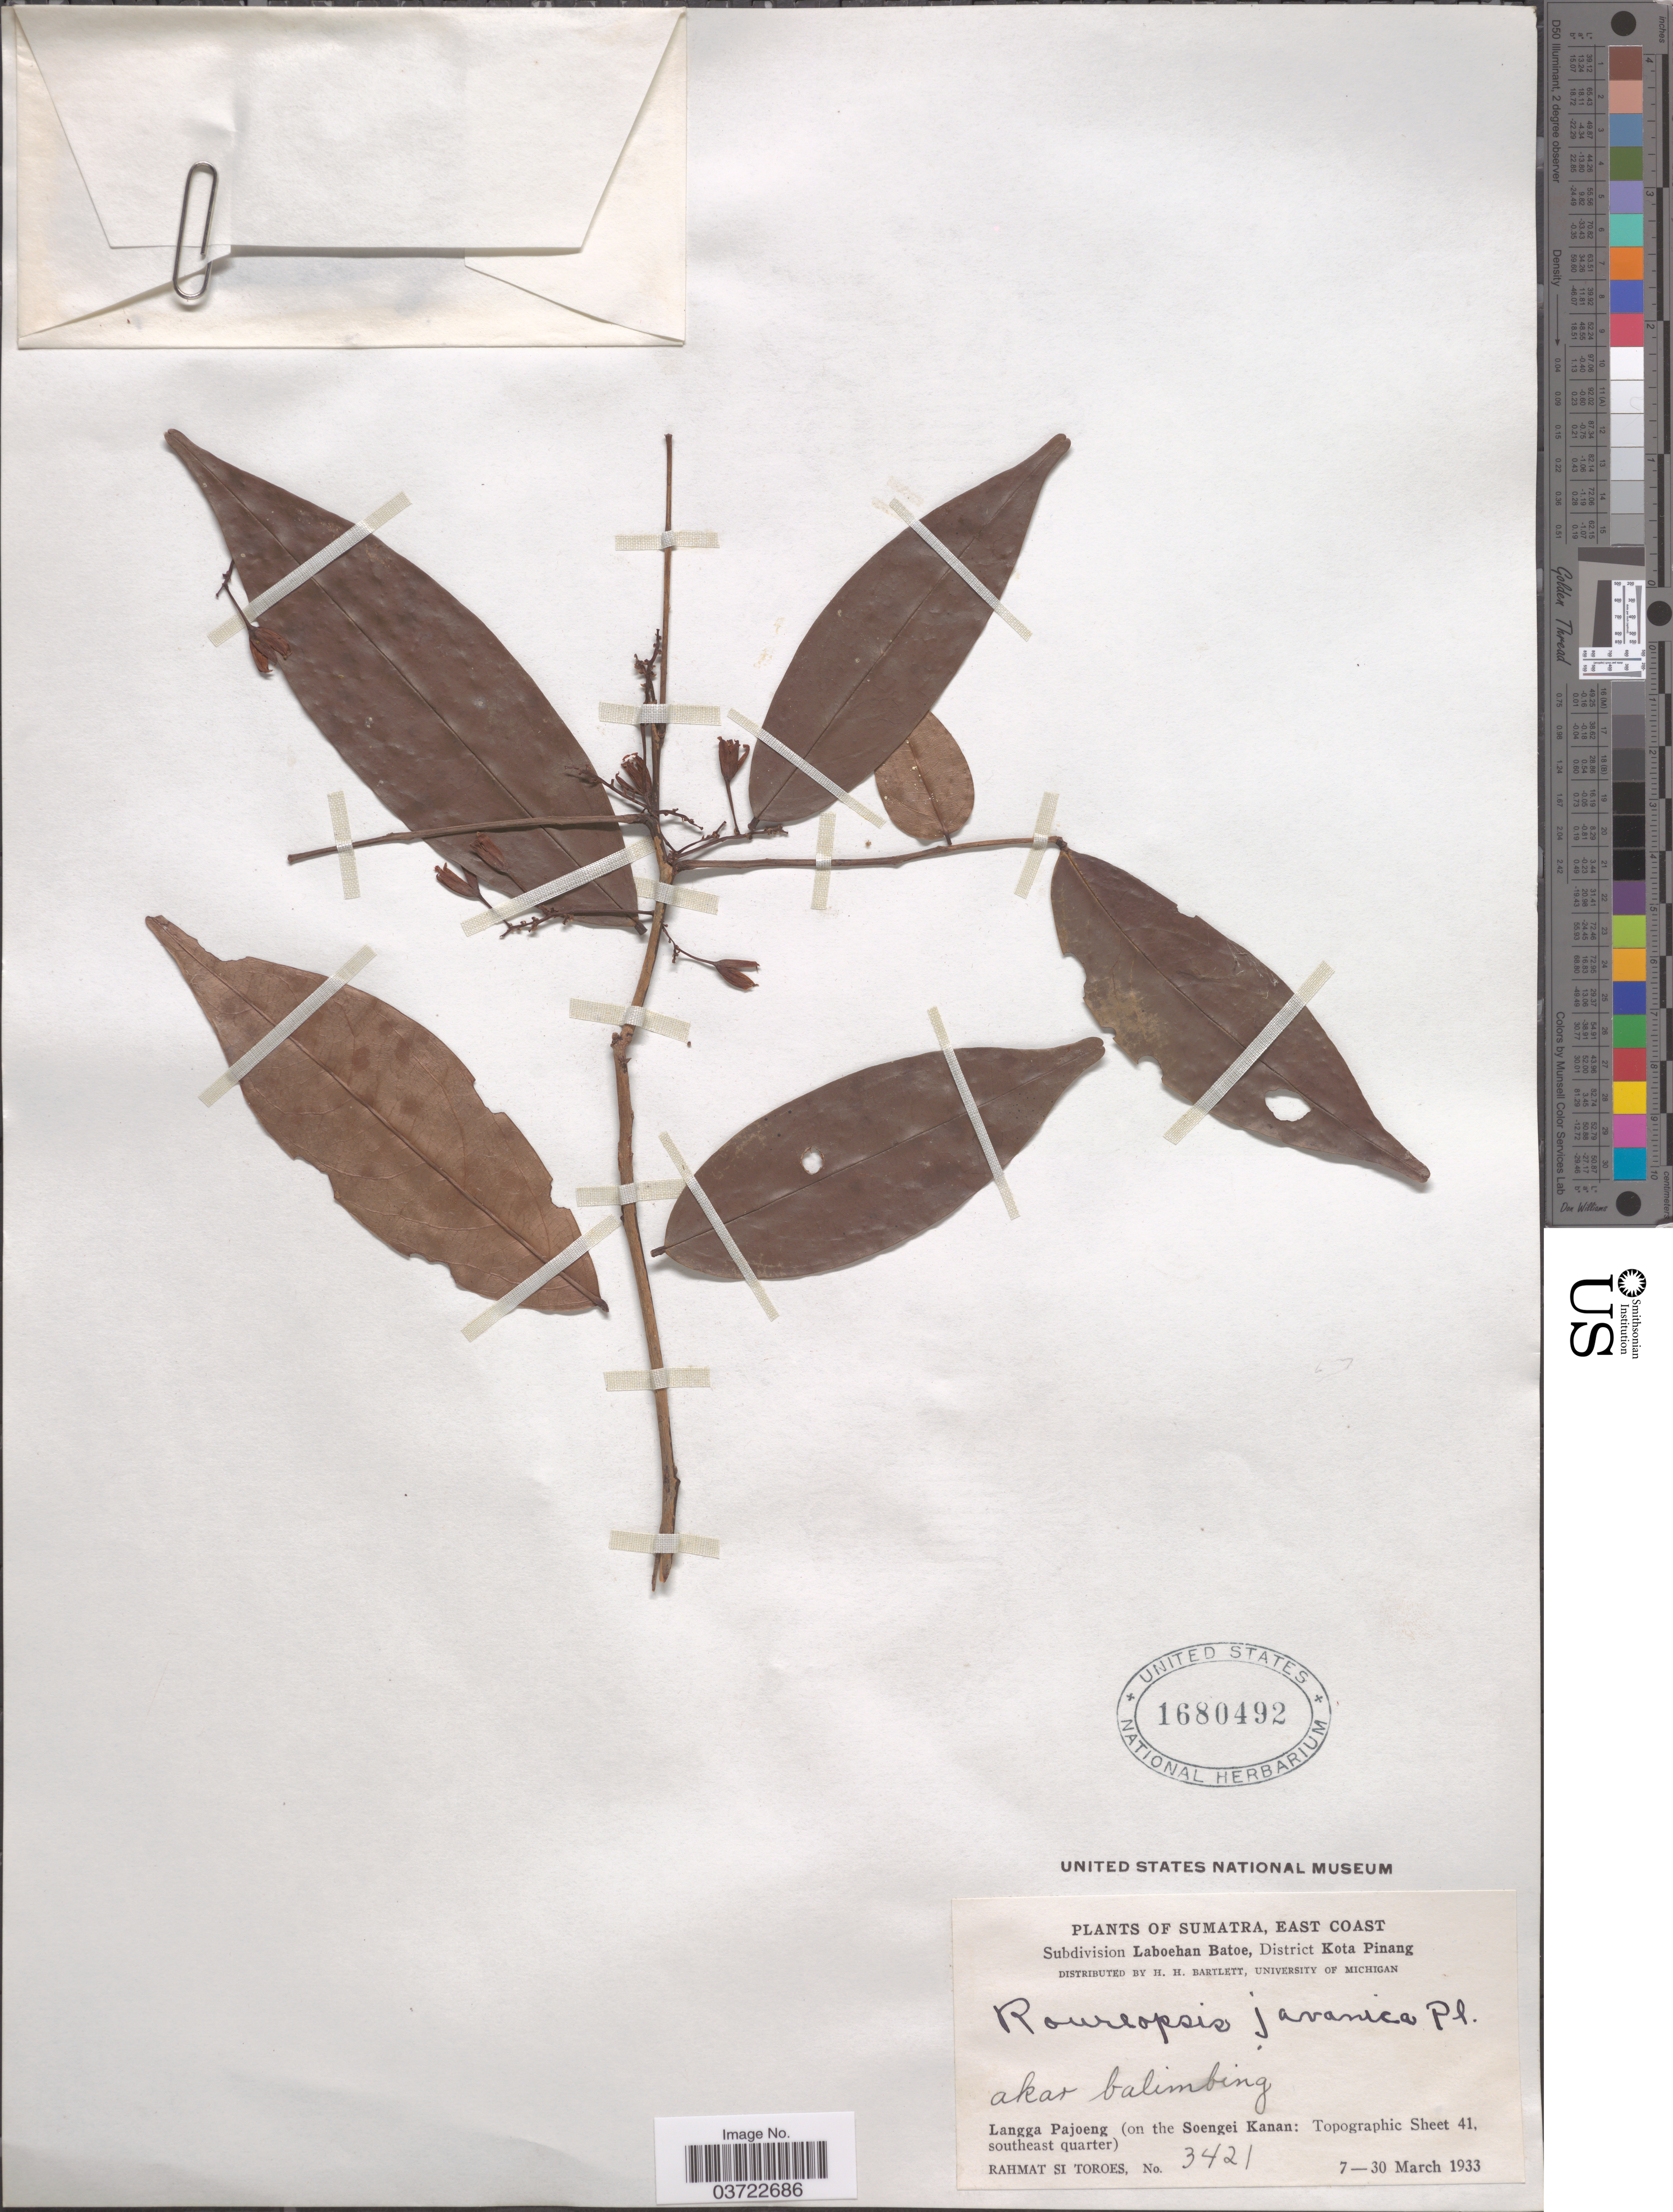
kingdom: Plantae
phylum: Tracheophyta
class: Magnoliopsida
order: Oxalidales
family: Connaraceae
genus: Rourea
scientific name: Rourea emarginata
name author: (Jack) Jongkind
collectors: Rahmat Si Boeea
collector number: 3421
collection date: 1933-03-07/1933-03-30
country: Indonesia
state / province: Sumatra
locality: East Coast. Subdivision Laboehan Batoe, District Kota Pinang. Langga Pajoeng (on the Soengei Kanan: Topographic Sheet 41, southeast quarter).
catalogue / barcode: US 1680492